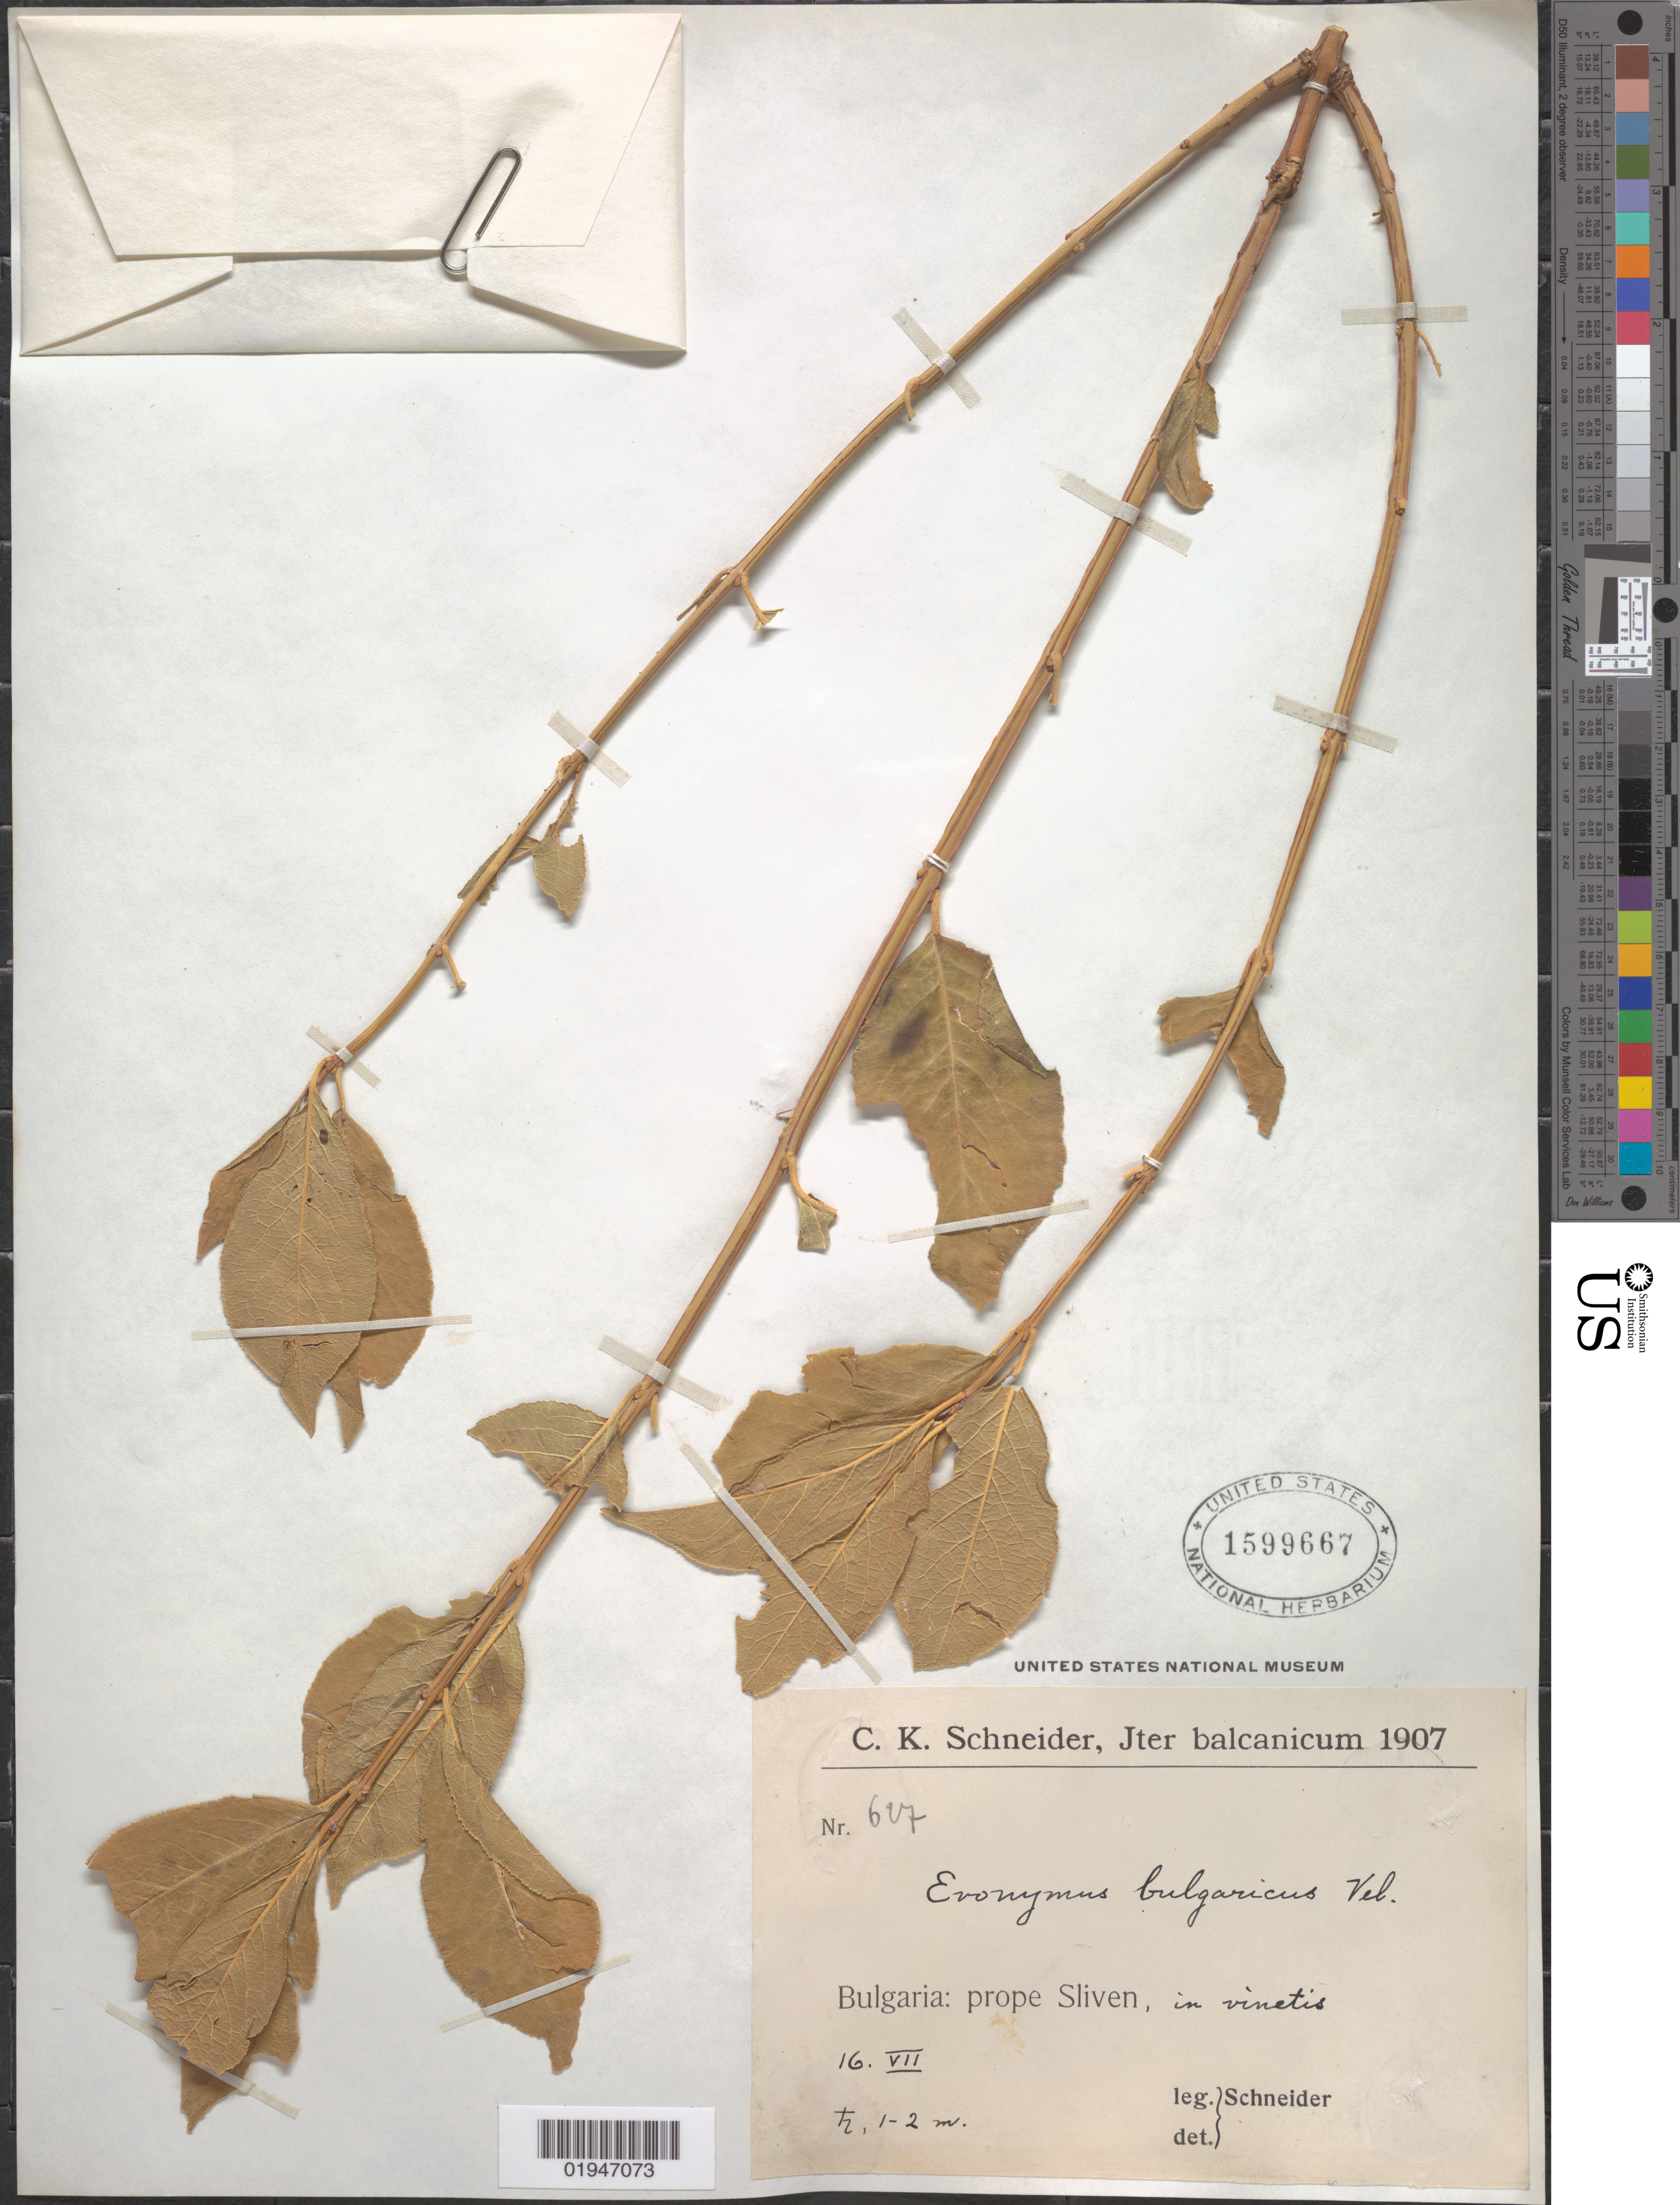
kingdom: Plantae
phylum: Tracheophyta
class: Magnoliopsida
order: Celastrales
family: Celastraceae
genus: Euonymus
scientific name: Euonymus bulgaricus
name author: Velen.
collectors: C. K. Schneider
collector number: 627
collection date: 1907-07-16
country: Bulgaria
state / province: Sliven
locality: Sliven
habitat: In vinetis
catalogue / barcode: US 1599667